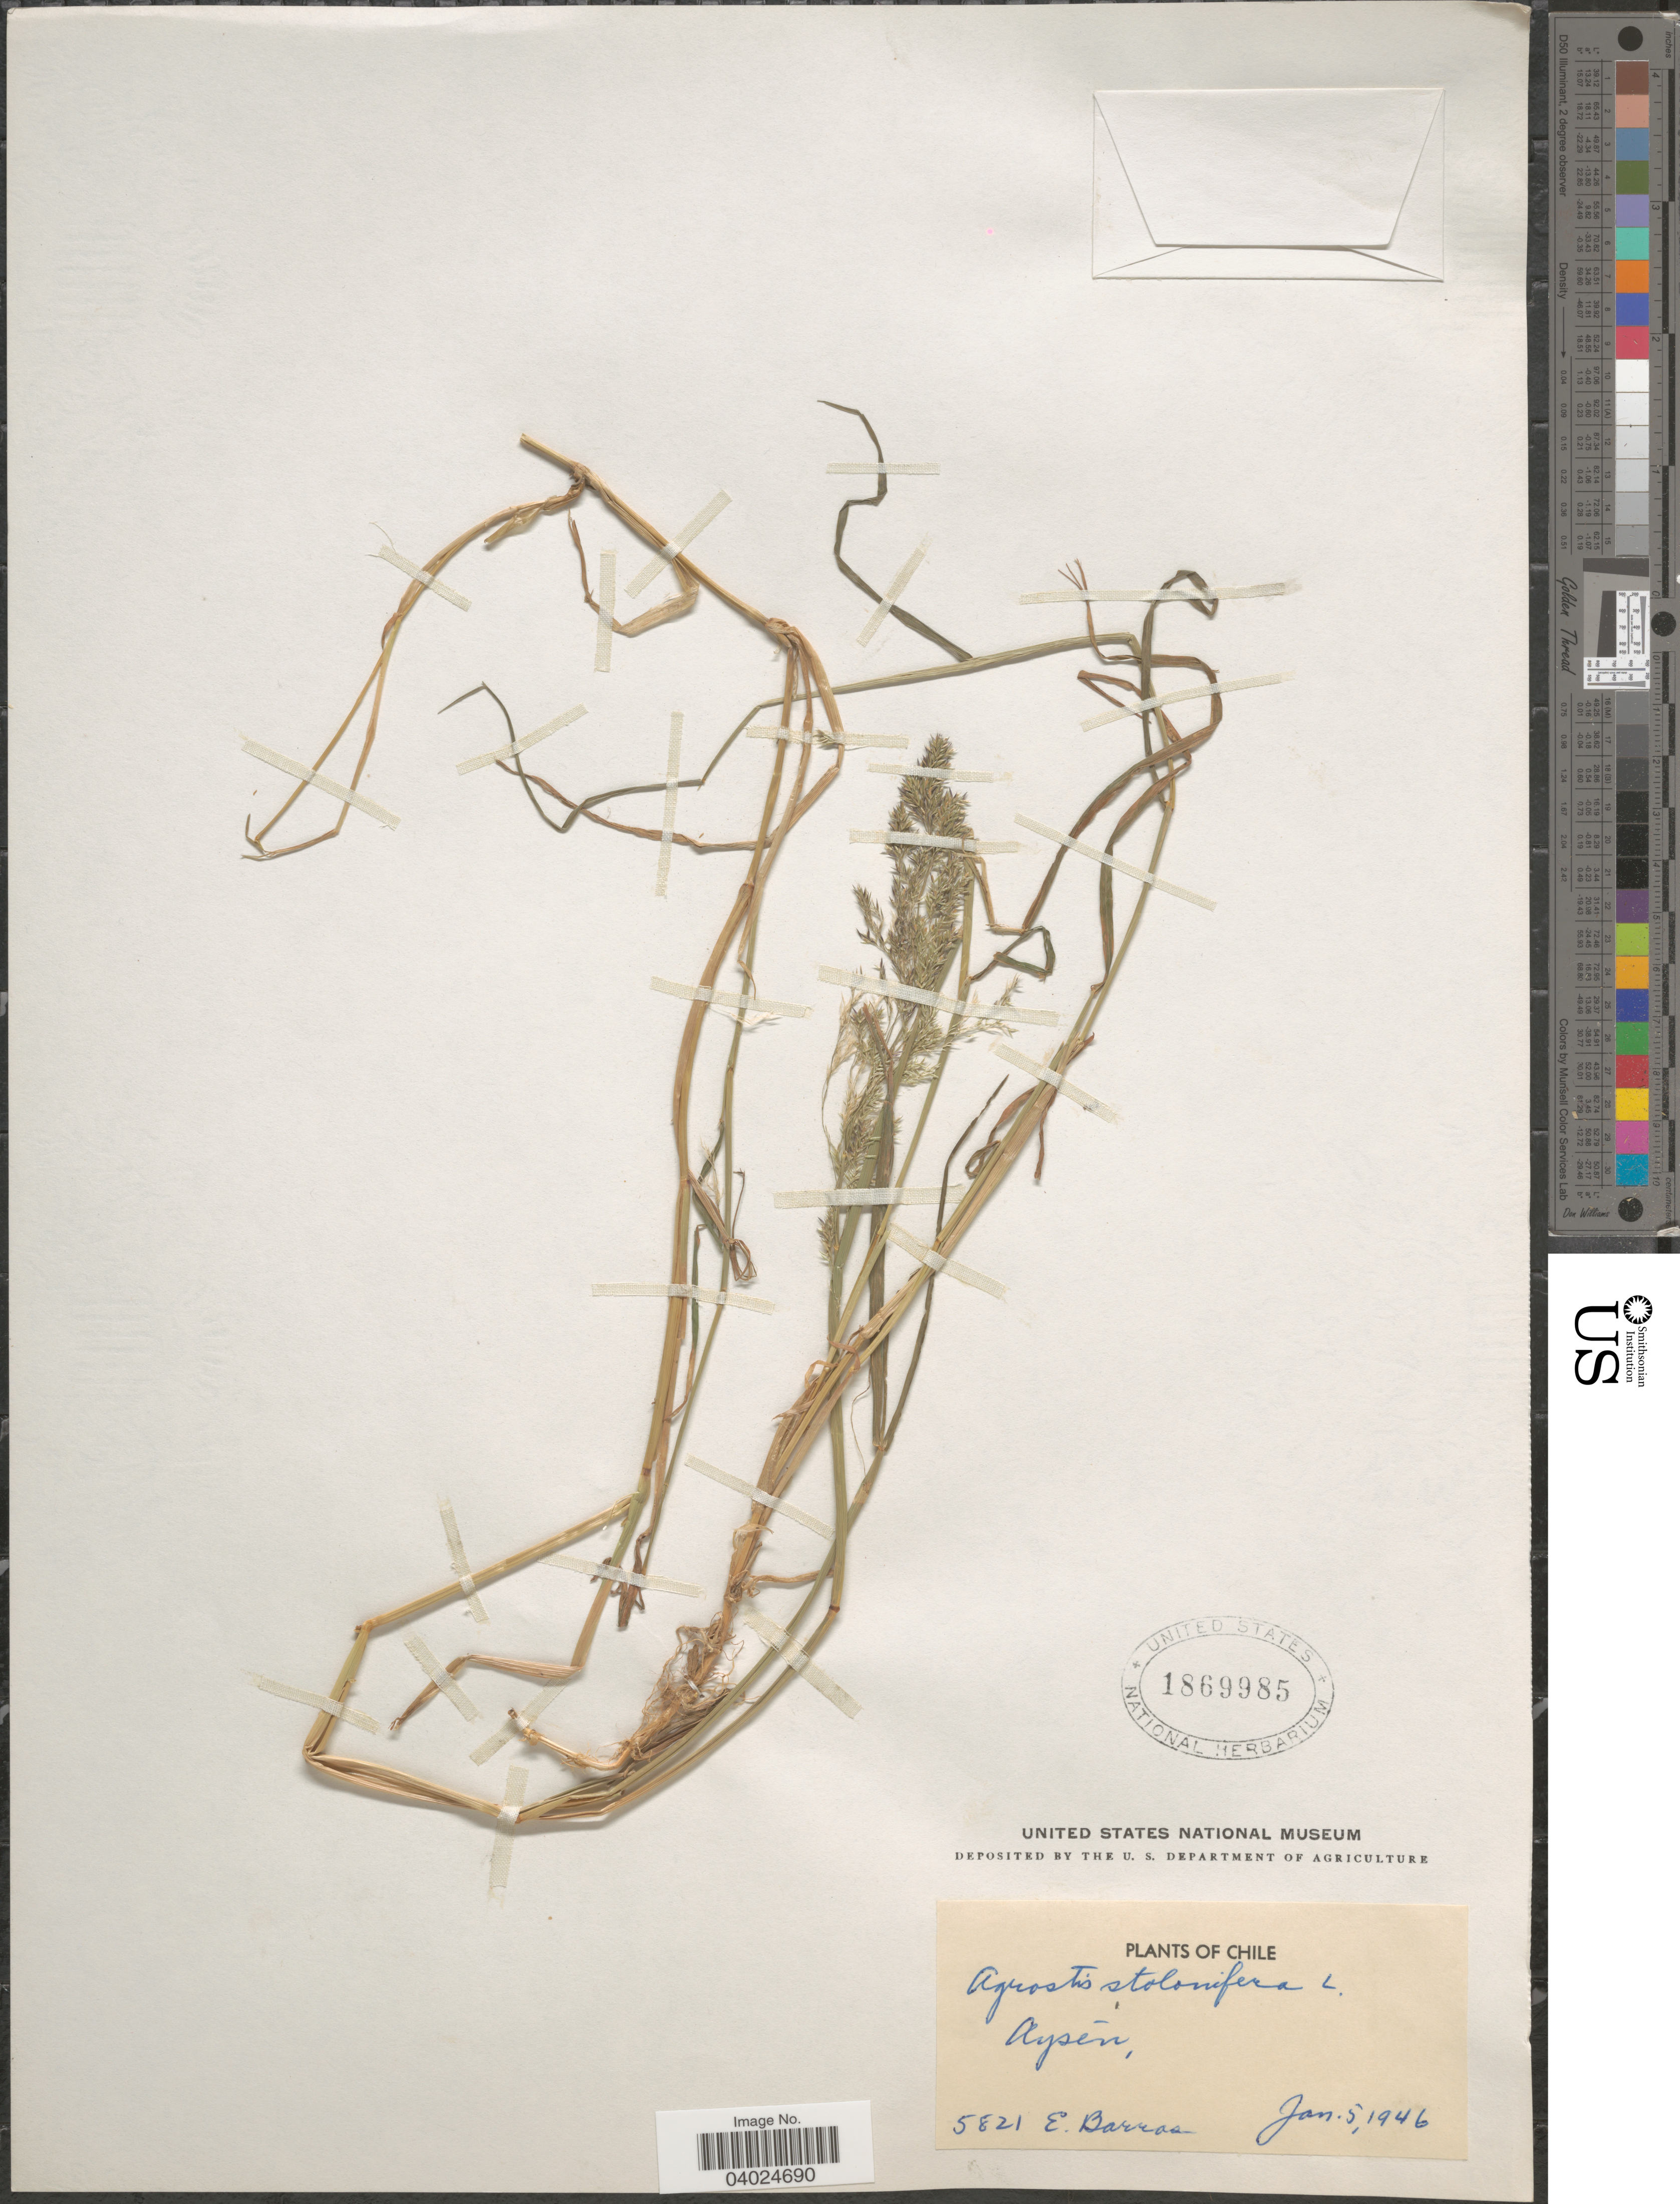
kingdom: Plantae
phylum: Tracheophyta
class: Liliopsida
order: Poales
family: Poaceae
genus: Agrostis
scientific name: Agrostis stolonifera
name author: L.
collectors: E. Barros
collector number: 5821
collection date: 1946-01-05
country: Chile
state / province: Aisén (XI)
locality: Aysén.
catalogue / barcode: US 1869985